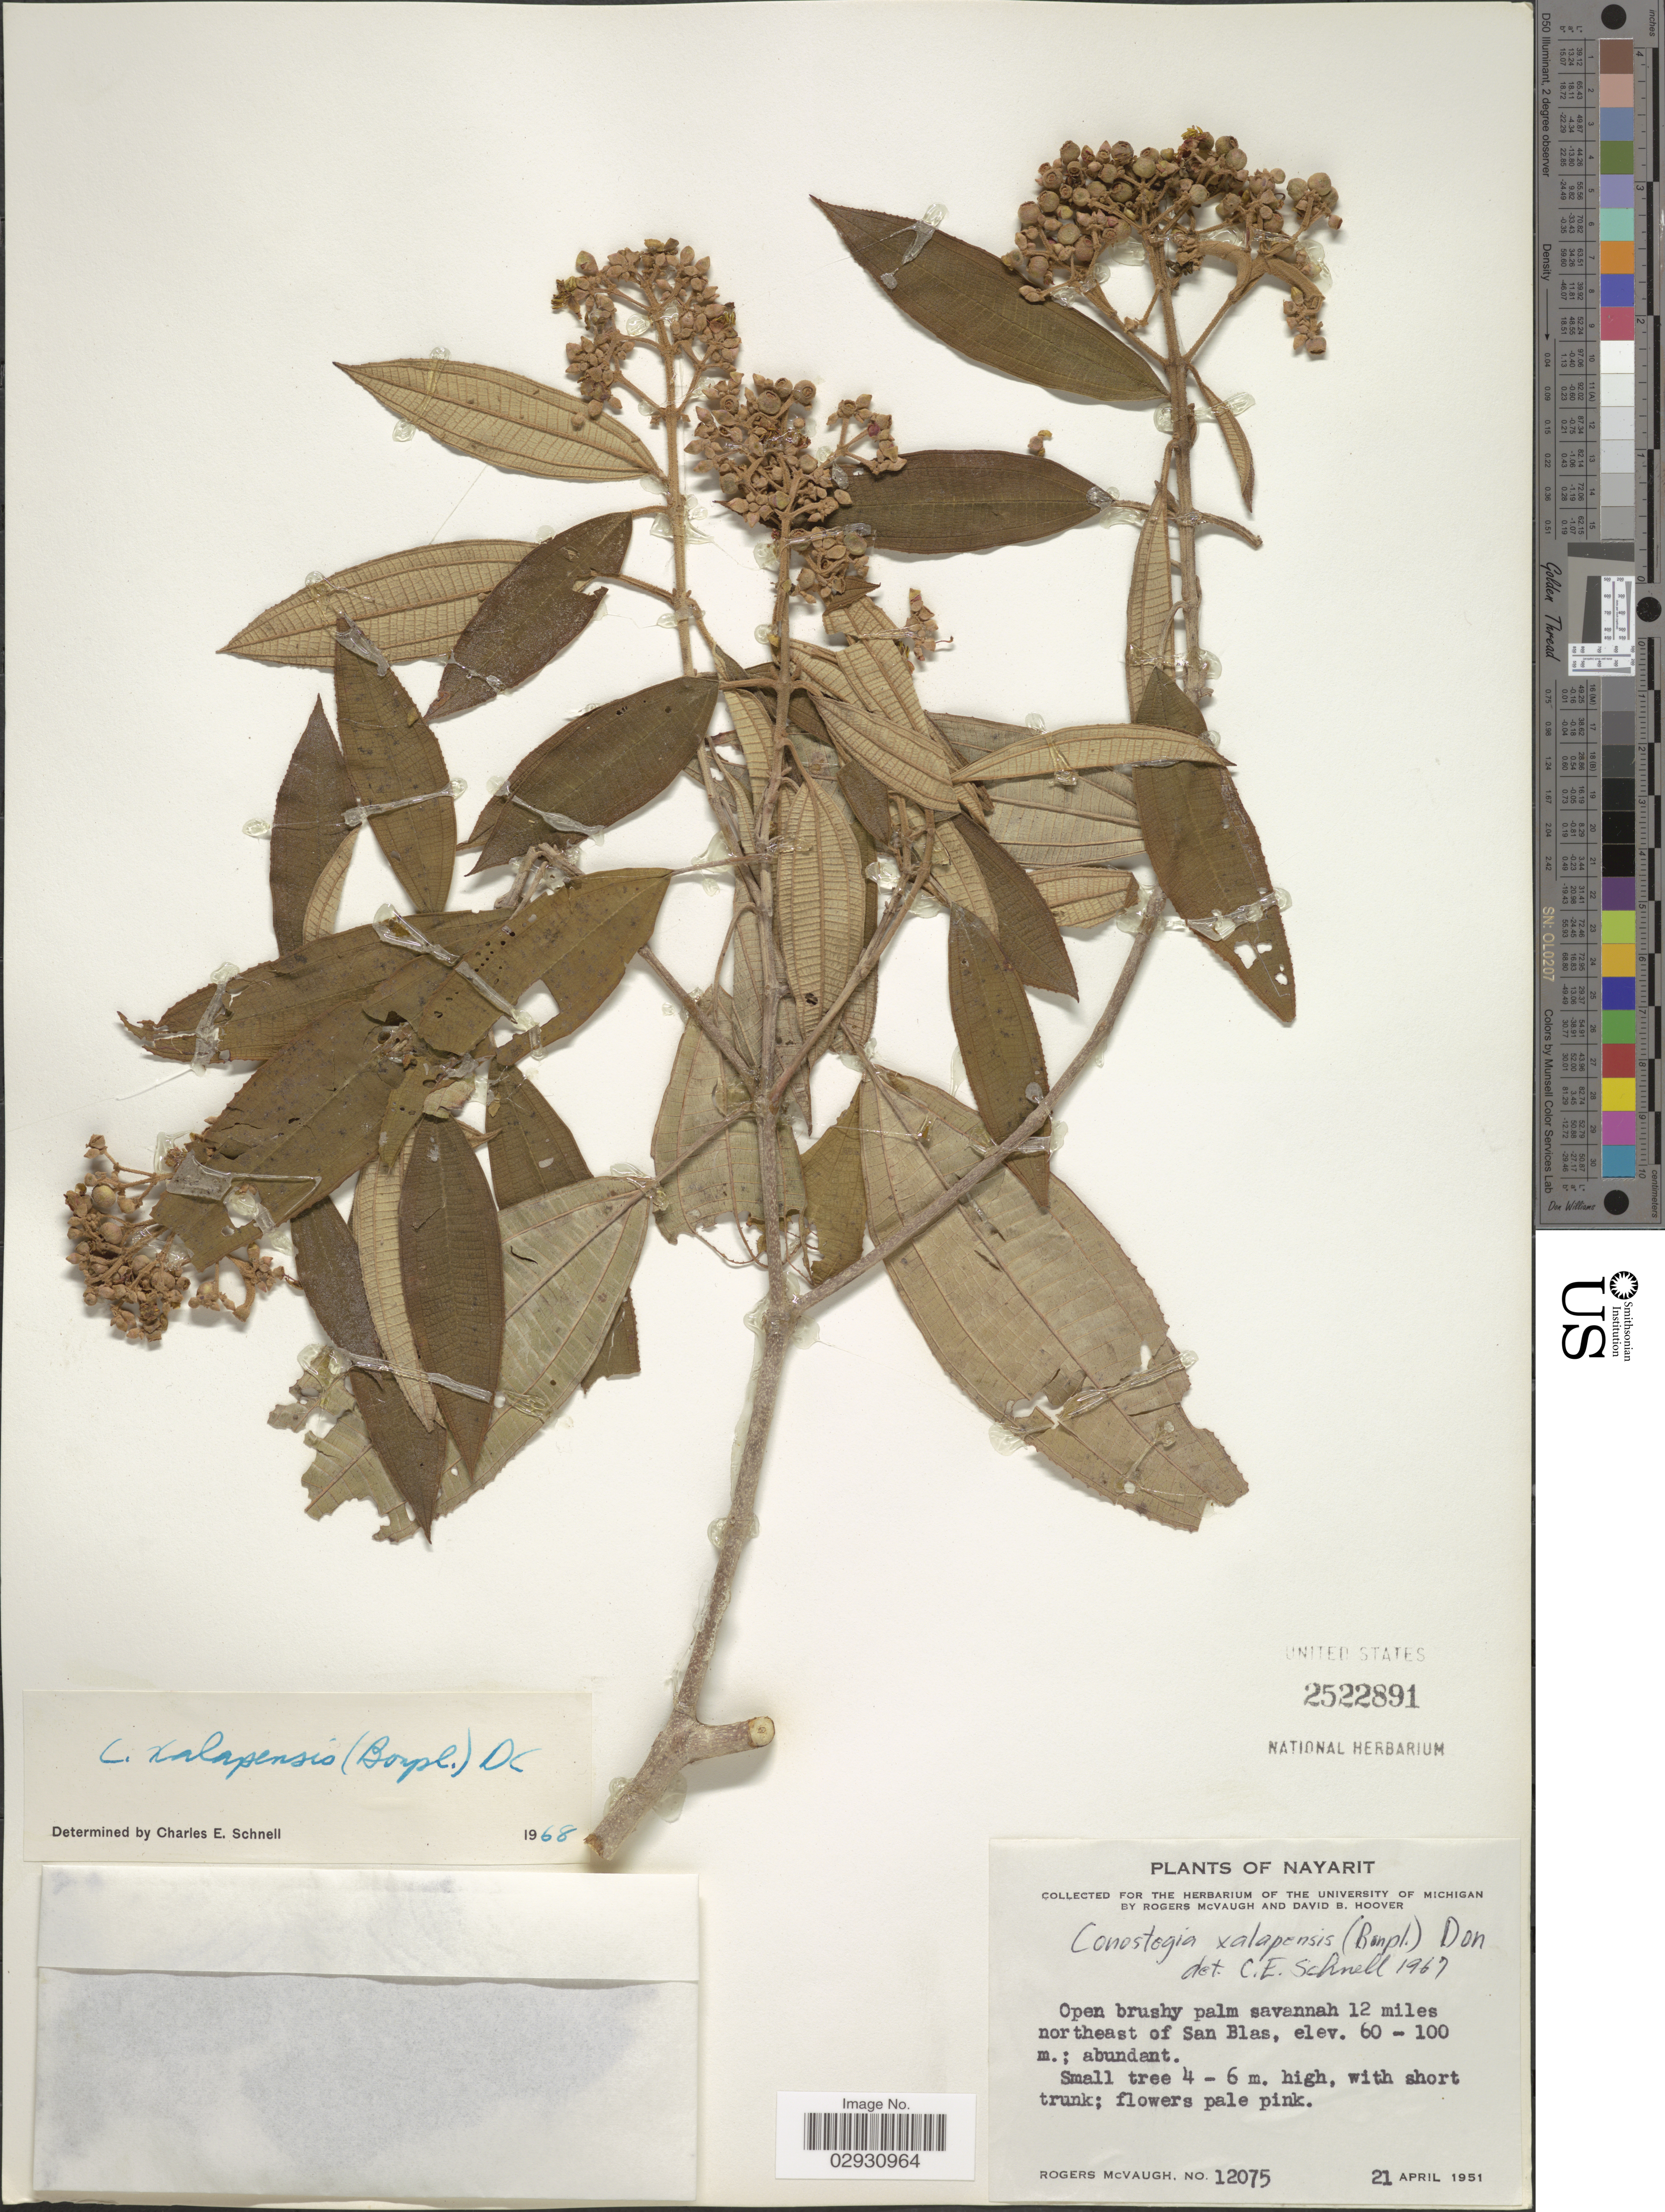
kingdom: Plantae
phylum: Tracheophyta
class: Magnoliopsida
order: Myrtales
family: Melastomataceae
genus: Conostegia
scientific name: Conostegia quadrangularis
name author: Schltdl. ex Steud.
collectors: R. McVaugh & D. B. Hoover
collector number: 12075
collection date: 1951-04-21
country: Mexico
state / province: Nayarit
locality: Open brushy palm savannah 12 miles northeast of San Blas.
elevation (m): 60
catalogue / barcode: US 2522891